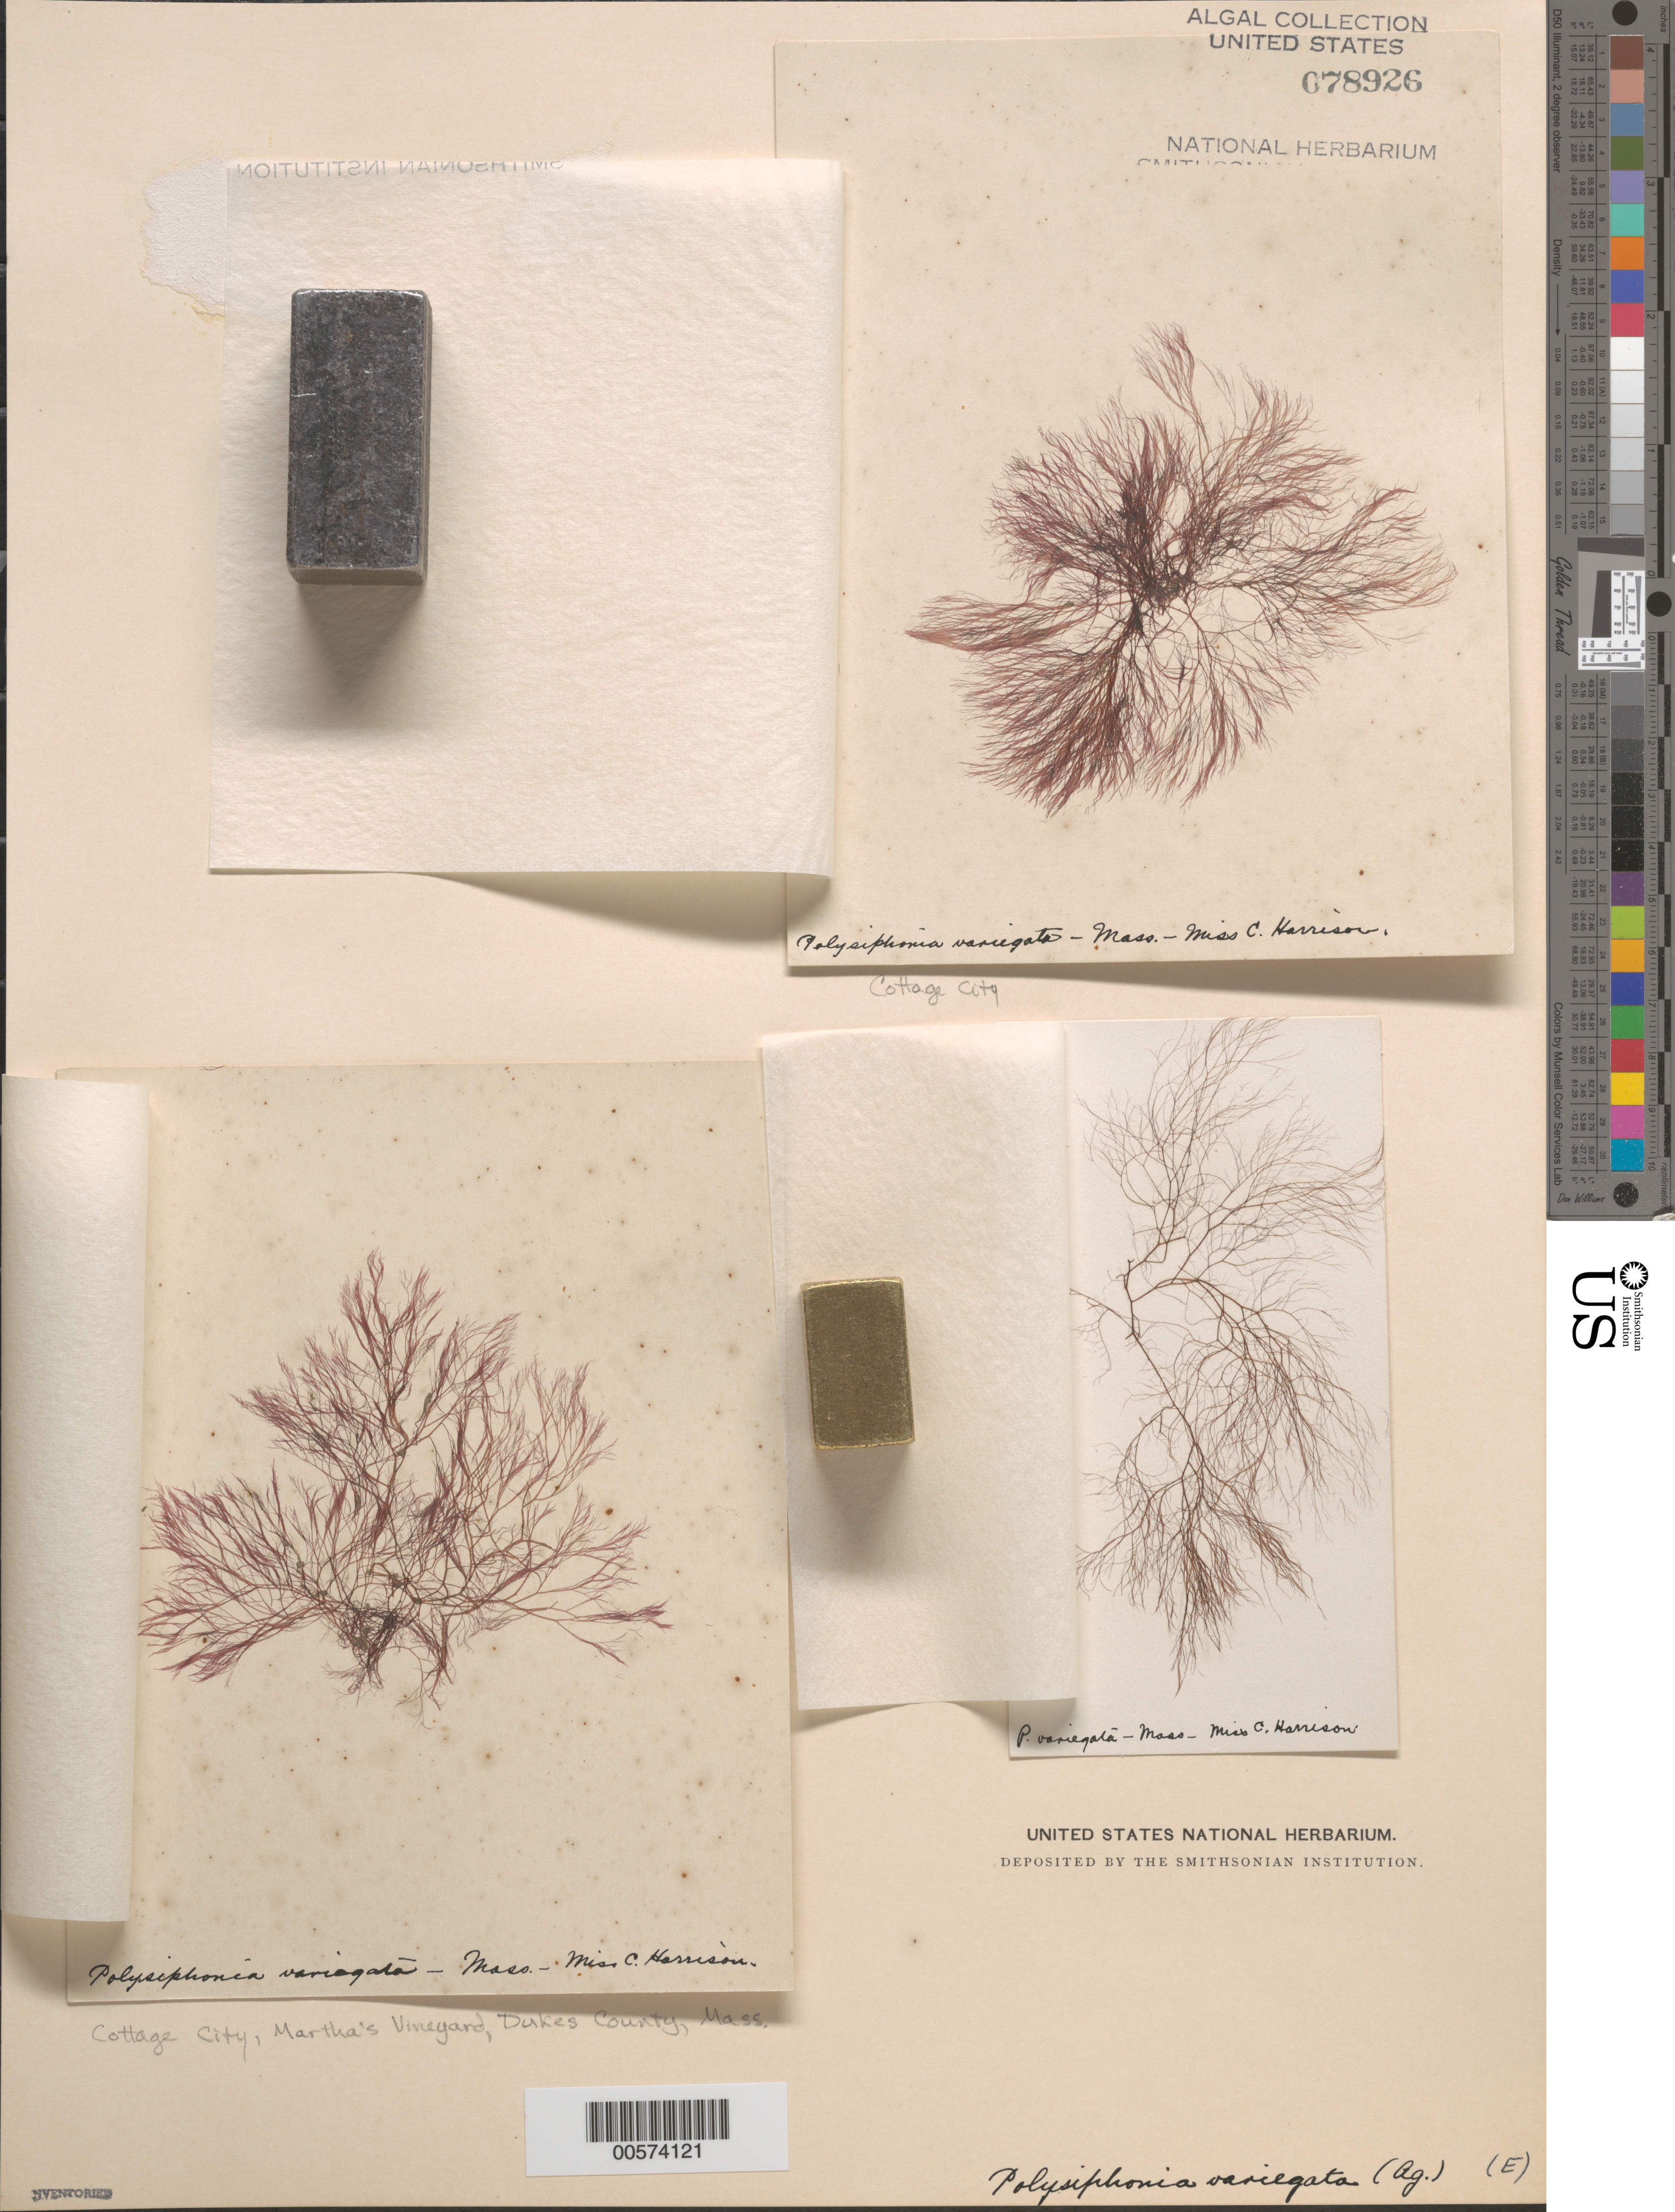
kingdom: Plantae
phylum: Rhodophyta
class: Florideophyceae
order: Ceramiales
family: Rhodomelaceae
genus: Carradoriella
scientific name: Carradoriella denudata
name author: (Dillwyn) Savoie & G.W. Saunders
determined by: Algae name updating Project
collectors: C. Harrison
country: United States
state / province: Massachusetts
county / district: Dukes County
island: Martha's Vineyard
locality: Cottage City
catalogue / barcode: US 78926